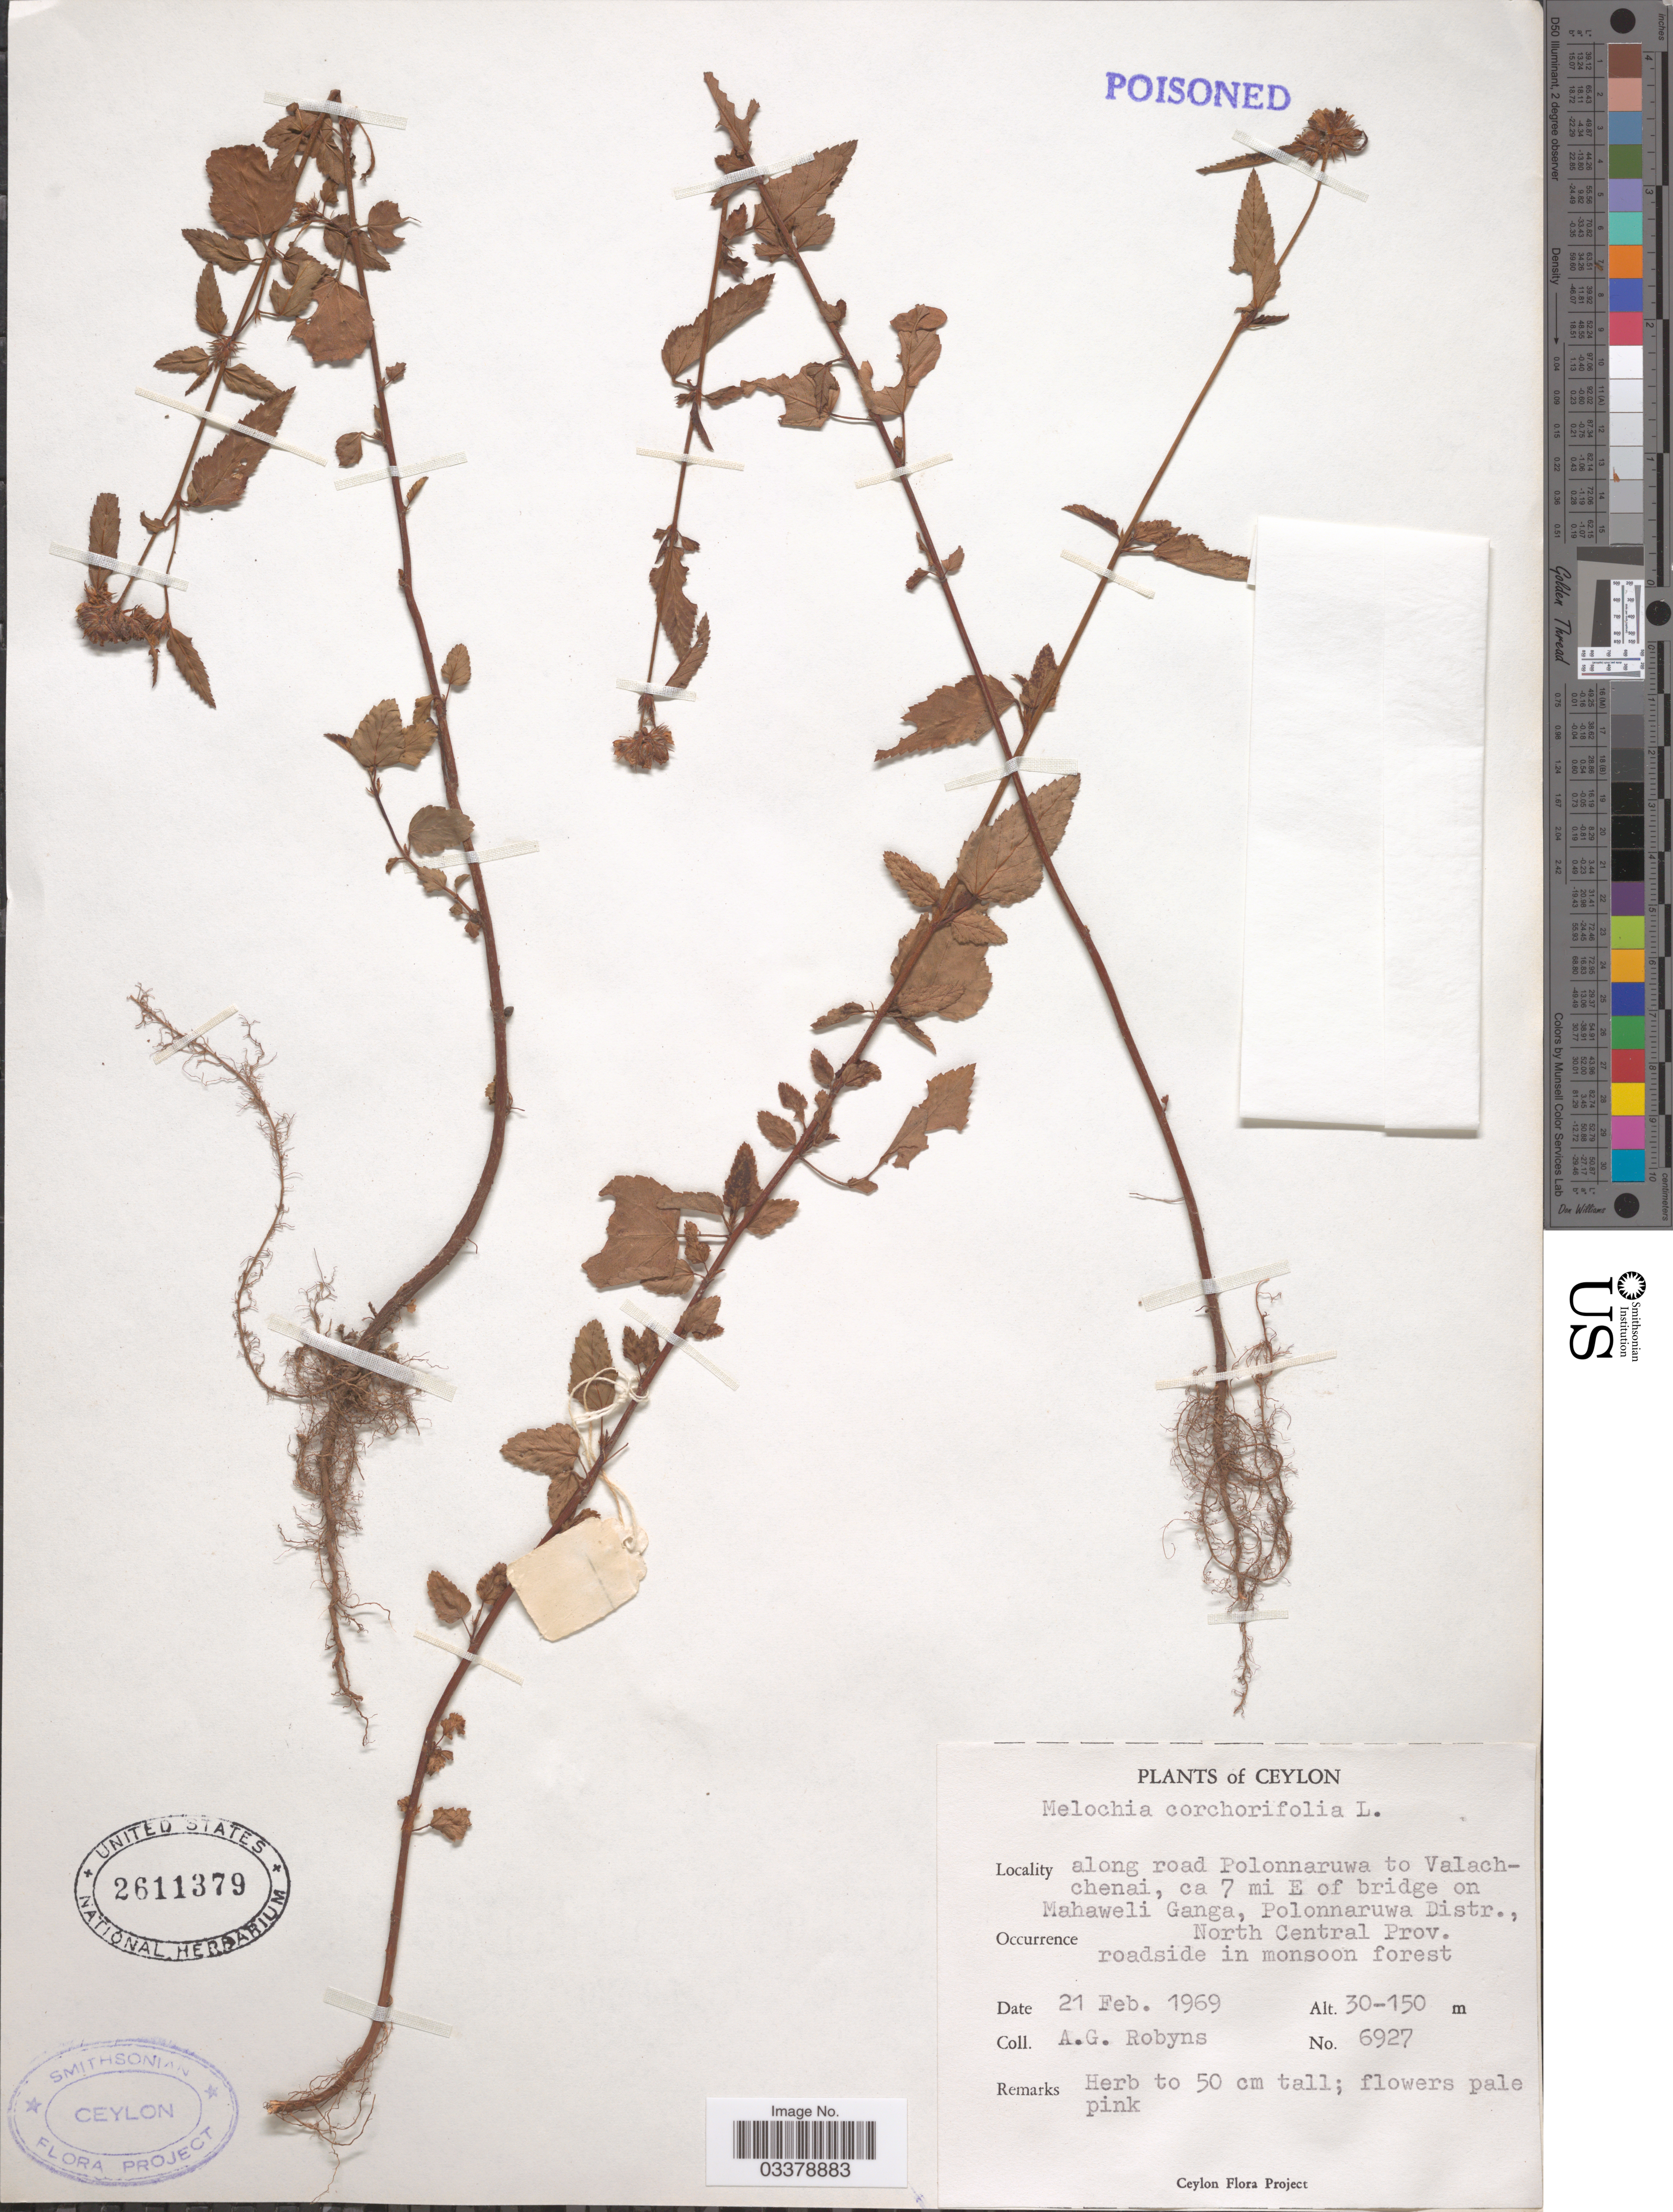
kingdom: Plantae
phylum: Tracheophyta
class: Magnoliopsida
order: Malvales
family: Malvaceae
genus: Melochia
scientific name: Melochia corchorifolia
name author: L.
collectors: A. Robyns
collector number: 6927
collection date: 1969-02-21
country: Sri Lanka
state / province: North Central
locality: Ceylon, along road Polonnaruwa to Valach-chenai, ca 7 mi E of bridge on Mahaweli Ganga, Polonnaruwa Distr.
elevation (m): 30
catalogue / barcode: US 2611379